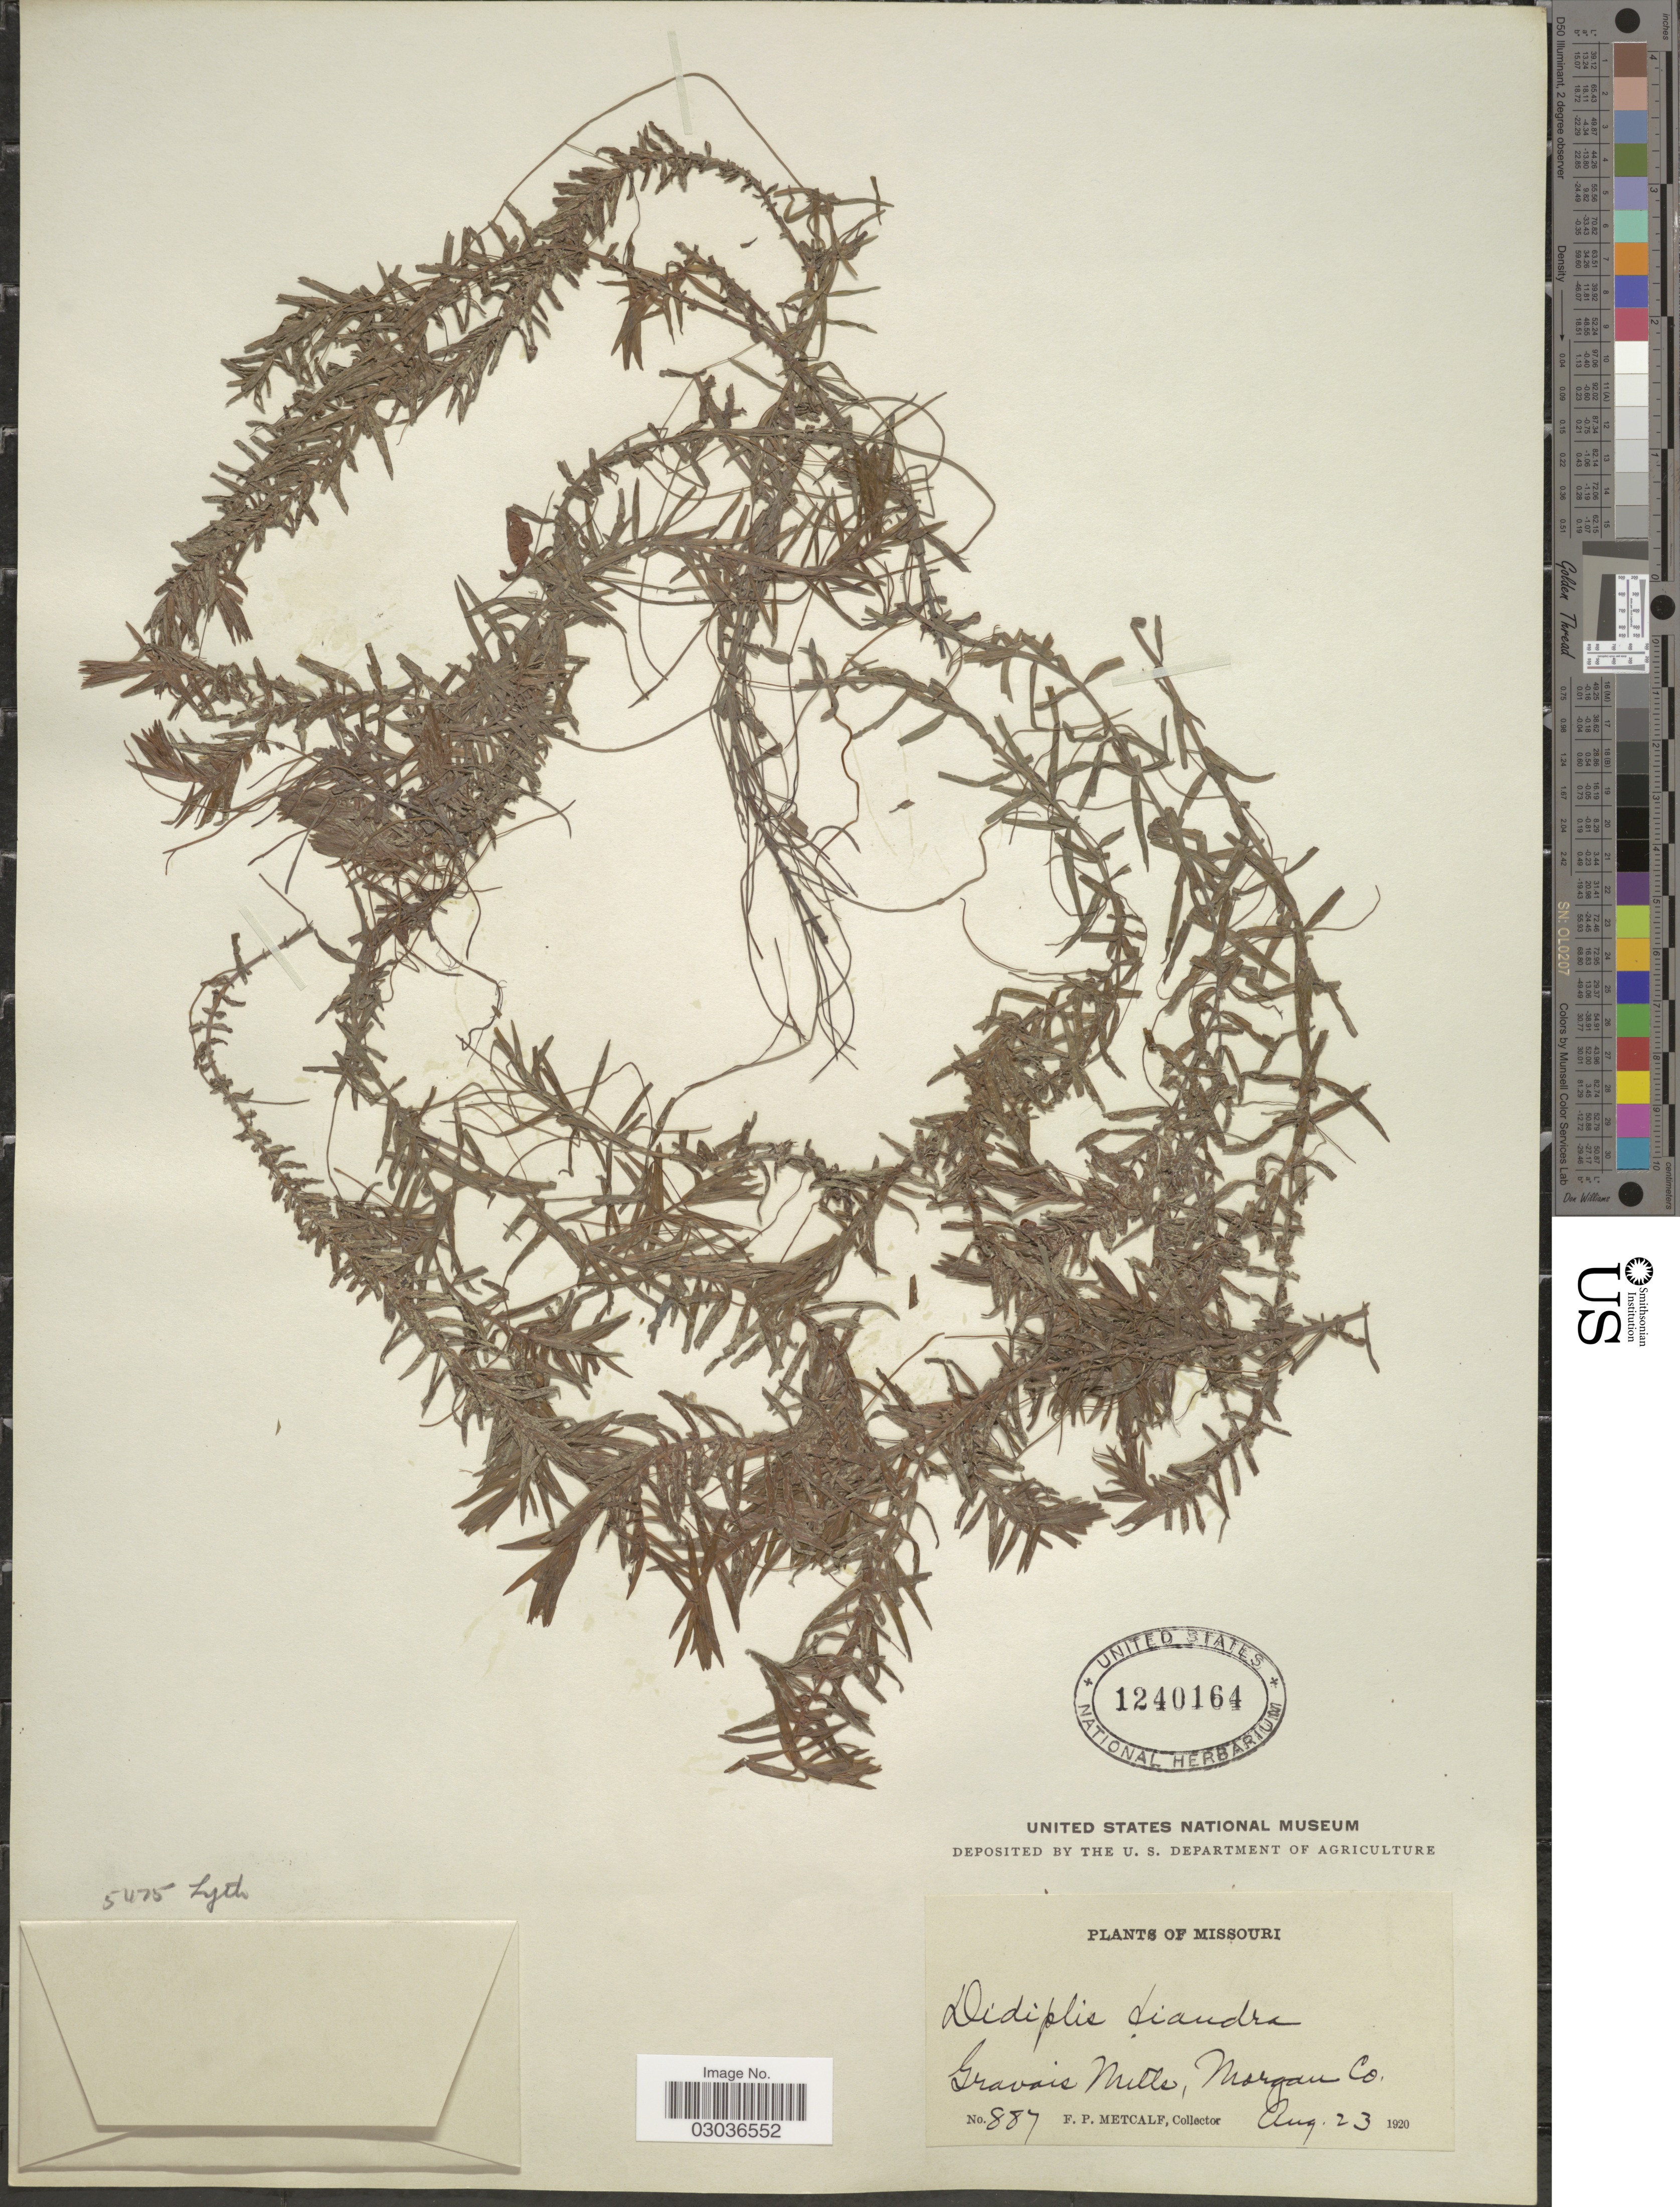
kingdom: Plantae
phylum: Tracheophyta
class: Magnoliopsida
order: Myrtales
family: Lythraceae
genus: Didiplis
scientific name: Didiplis diandra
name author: (Nutt. ex DC.) Alph. Wood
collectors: F. Metcalf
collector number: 887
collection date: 1920-08-23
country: United States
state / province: Missouri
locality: Gravais Mills, Morgan Co.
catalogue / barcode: US 1240164